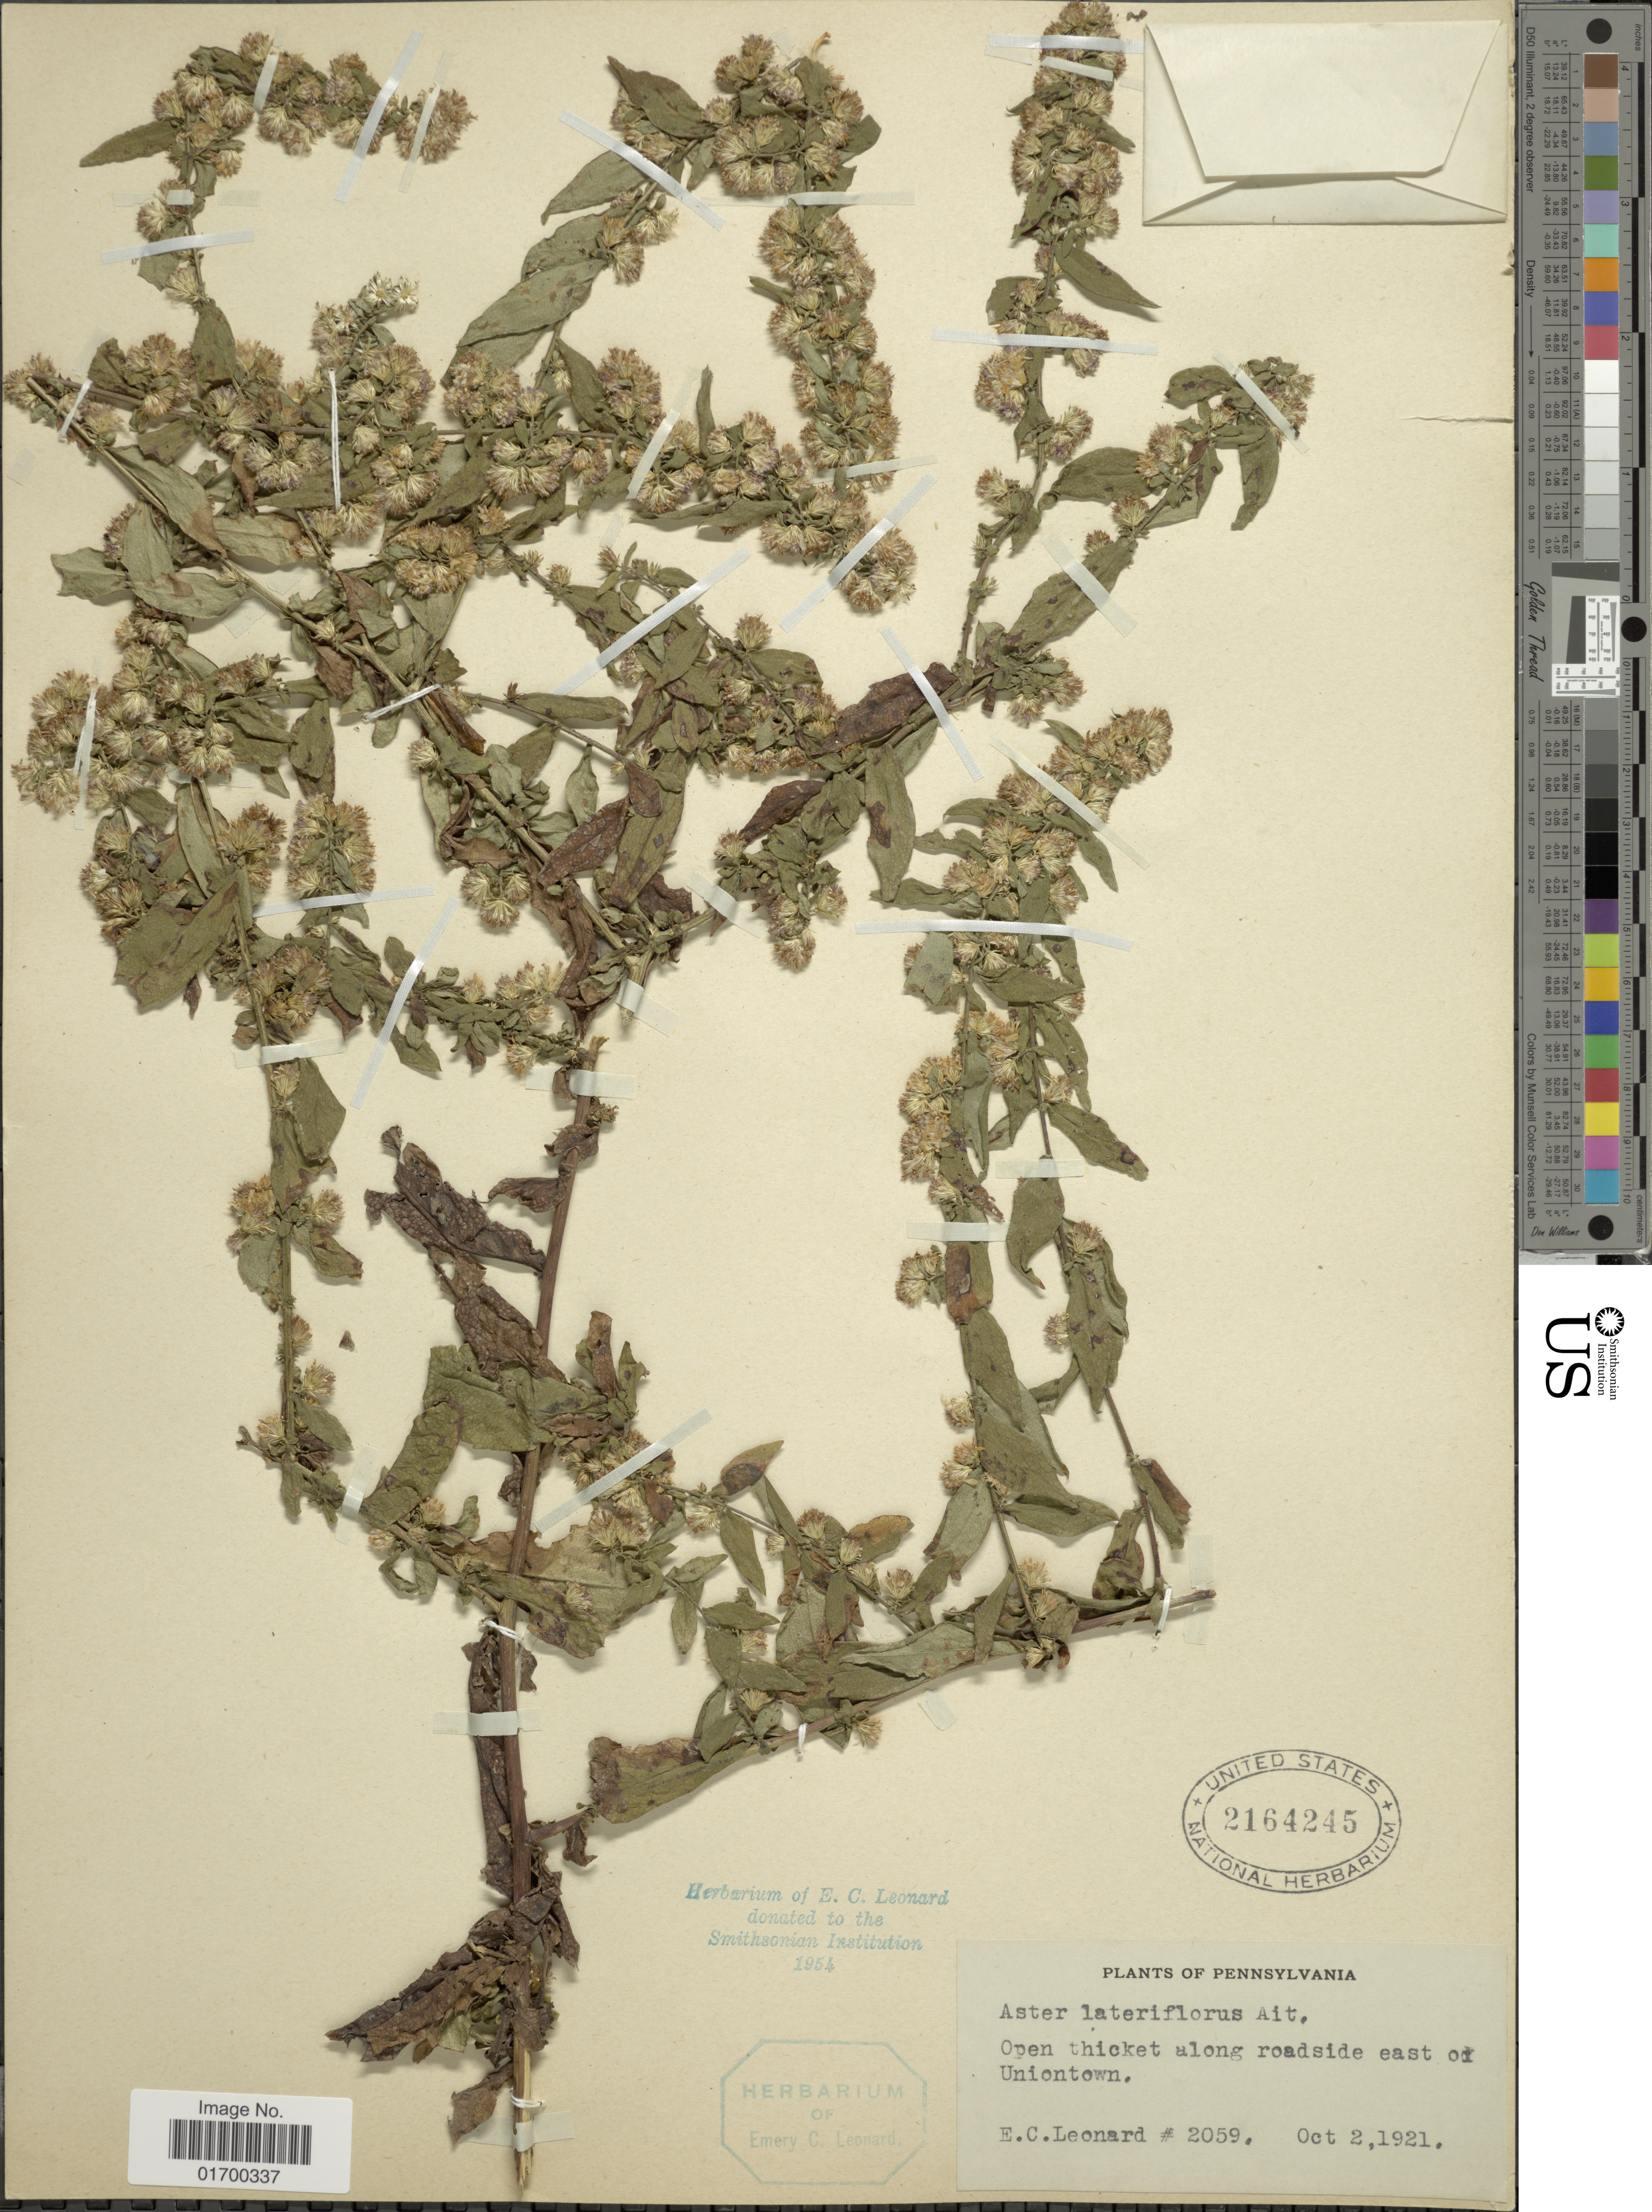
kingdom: Plantae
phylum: Tracheophyta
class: Magnoliopsida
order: Asterales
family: Asteraceae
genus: Symphyotrichum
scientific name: Symphyotrichum lateriflorum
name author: (L.) Á. Löve & D. Löve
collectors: E. C. Leonard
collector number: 2059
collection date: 1921-10-02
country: United States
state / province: Pennsylvania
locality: Open thicket along roadside east of Uniontown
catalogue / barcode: US 2164245